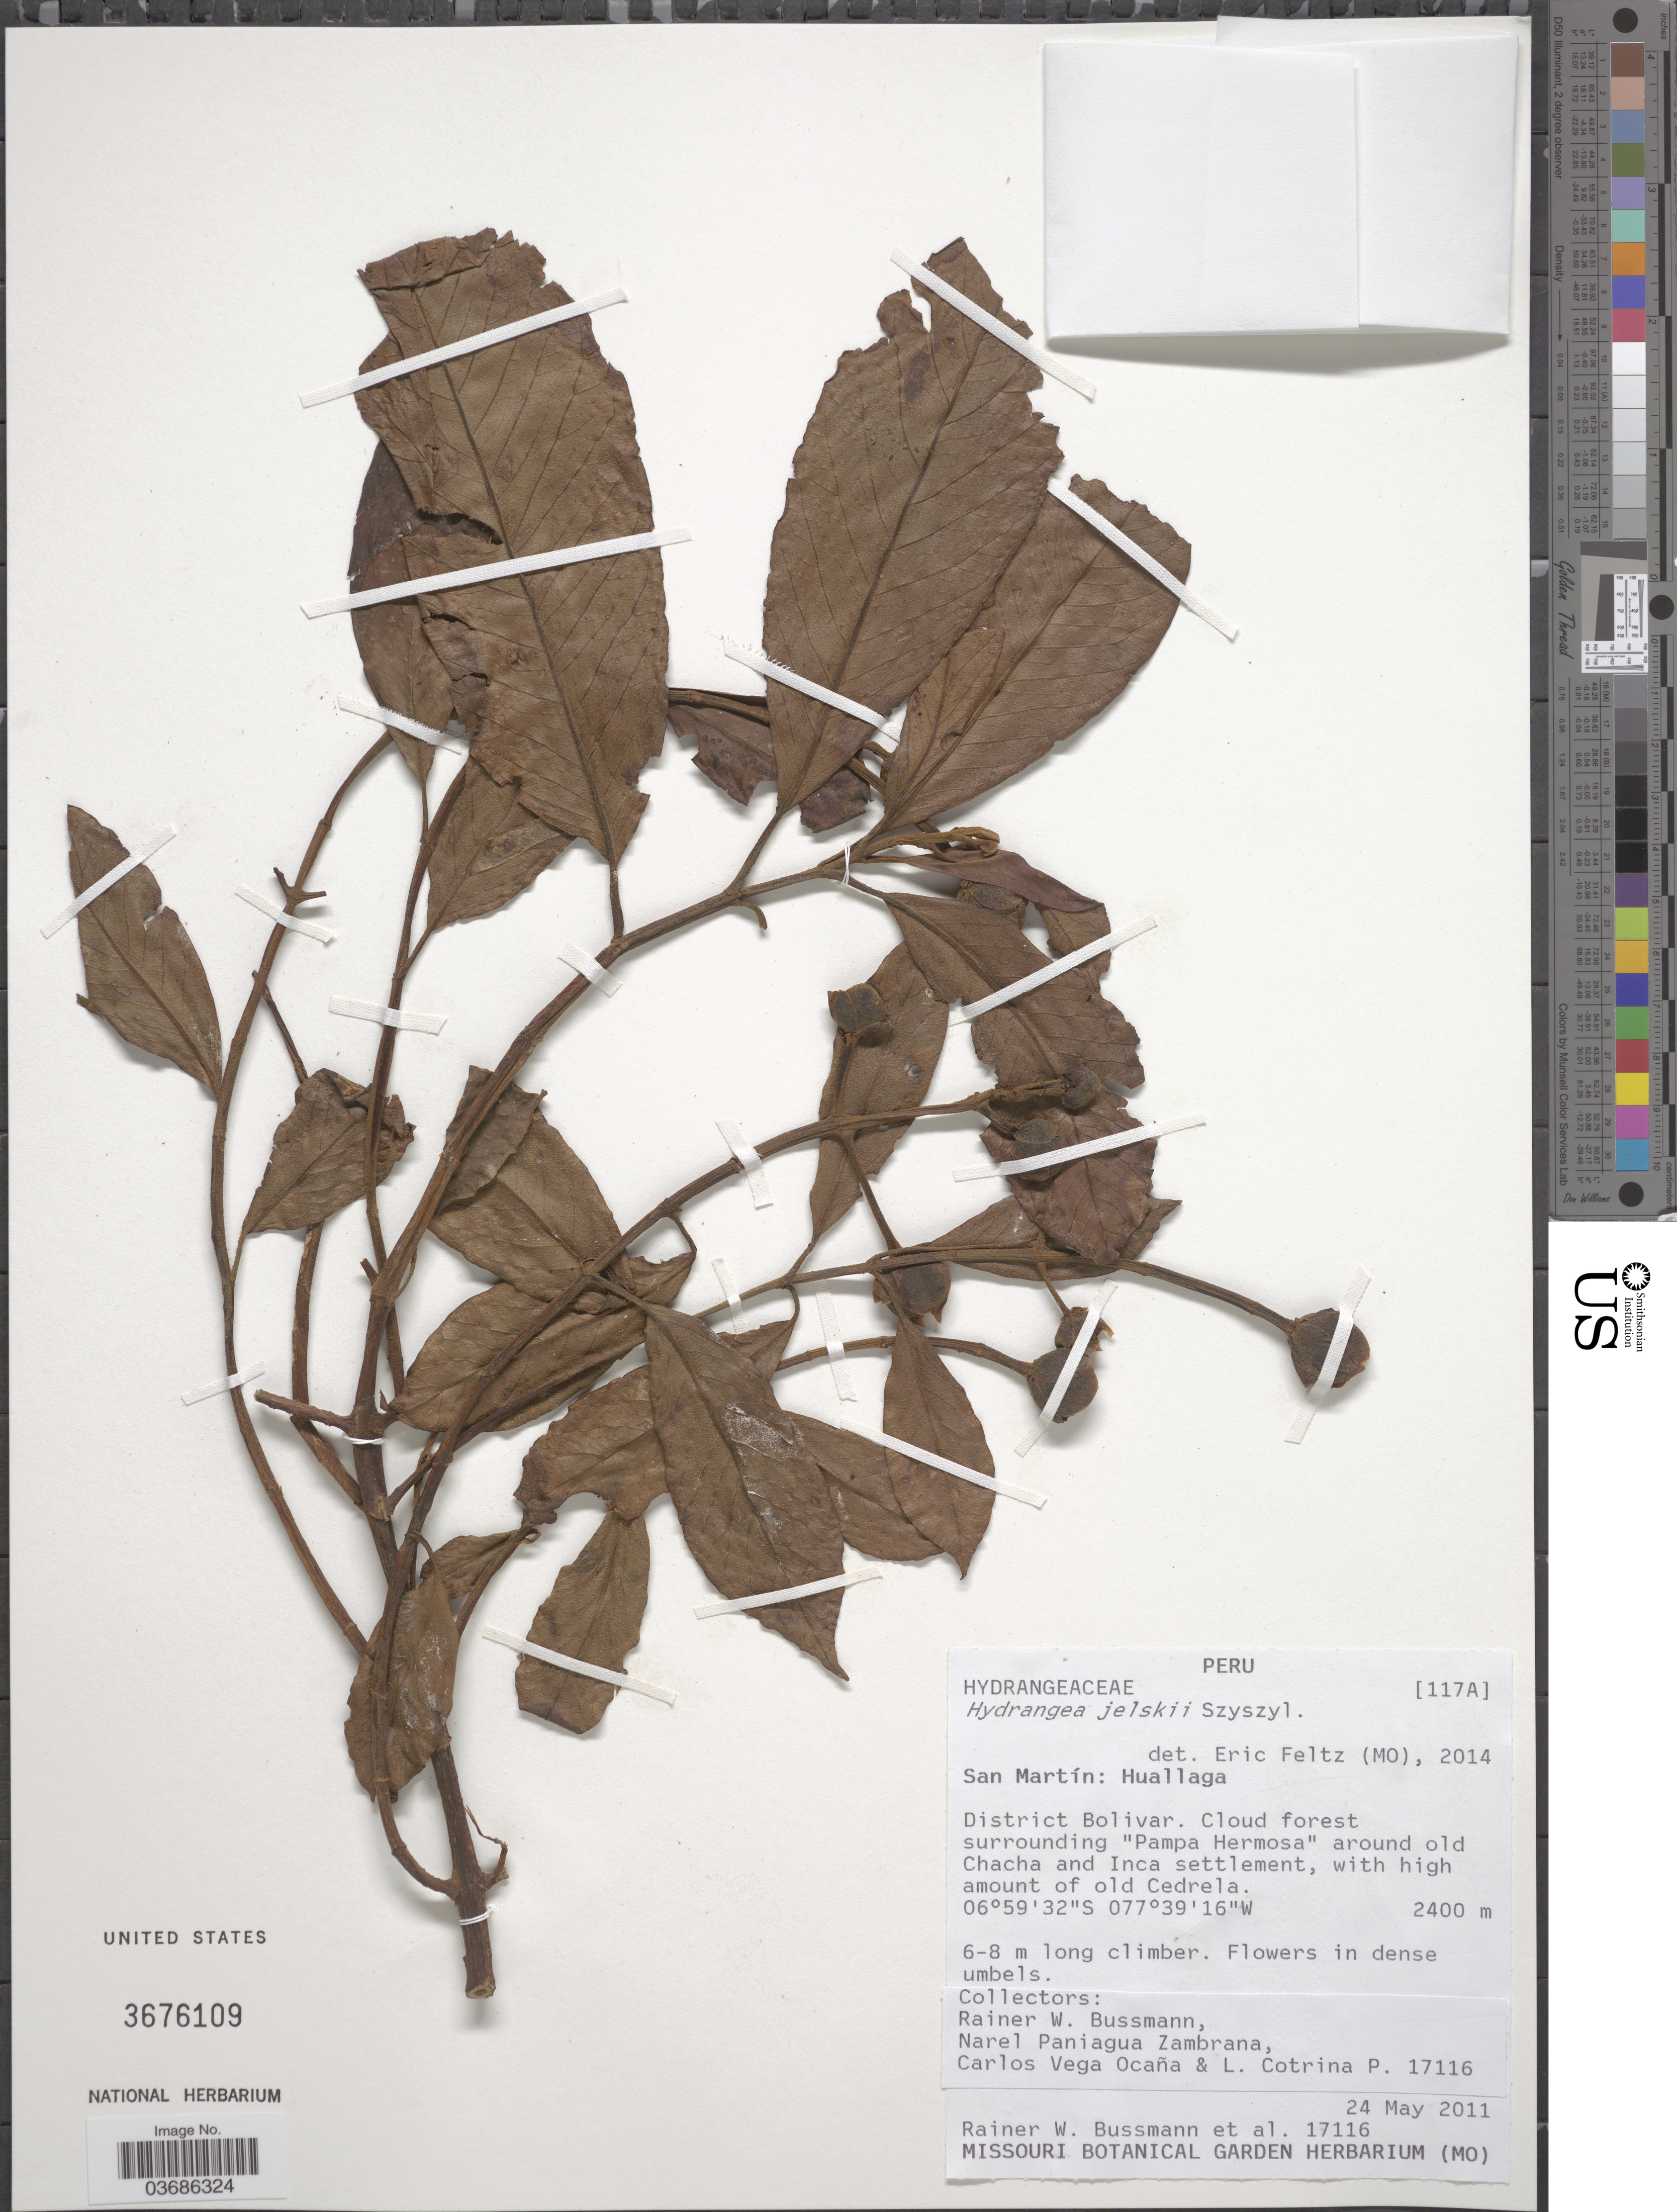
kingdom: Plantae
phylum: Tracheophyta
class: Magnoliopsida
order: Cornales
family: Hydrangeaceae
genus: Hydrangea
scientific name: Hydrangea jelskii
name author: Szyszyl.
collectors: R. W. Bussmann, N. Zambrana, C. Vega Ocaña & L. Cotrina P.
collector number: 17116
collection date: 2011-05-24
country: Peru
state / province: San Martín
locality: Huallaga. District Bolivar. Cloud forest surrounding "Pampa Hermosa" around old Chacha and Inca settlement, with high amount of Old Cedrela.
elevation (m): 2400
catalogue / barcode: US 3676109